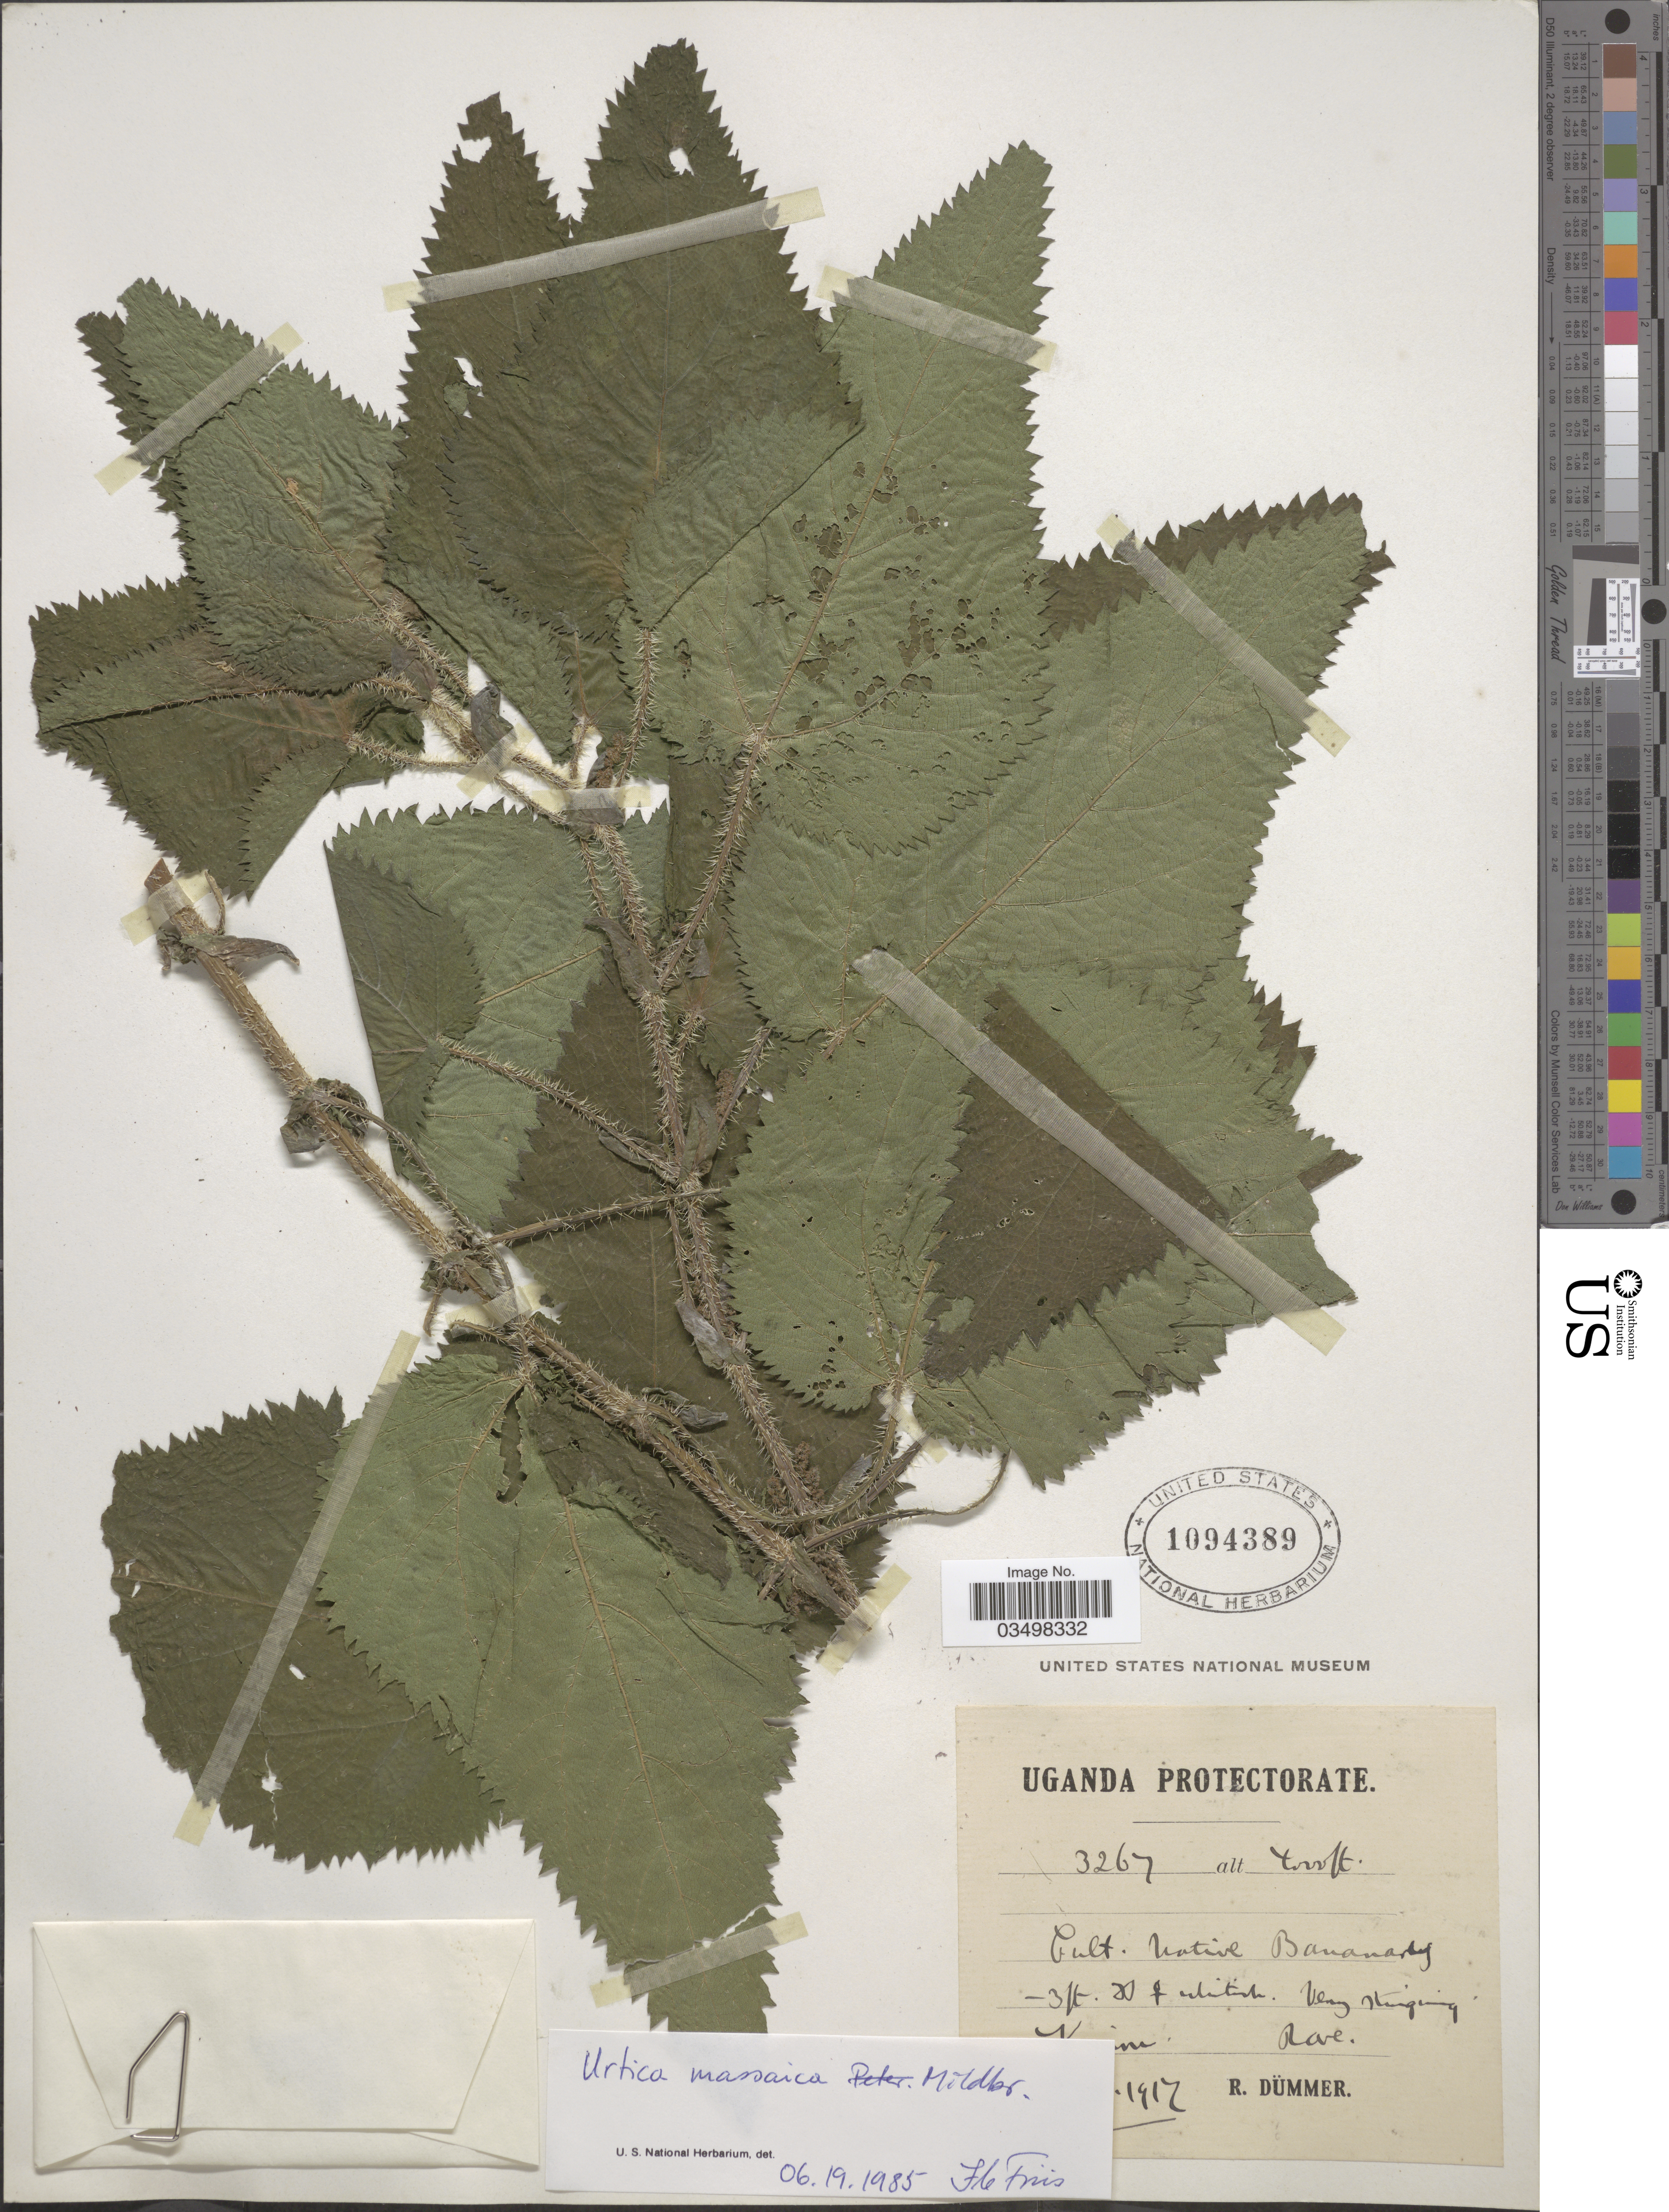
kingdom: Plantae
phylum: Tracheophyta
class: Magnoliopsida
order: Rosales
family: Urticaceae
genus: Urtica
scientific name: Urtica massaica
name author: Mildbr.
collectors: R. A. Dümmer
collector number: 3267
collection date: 1917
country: Uganda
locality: Uganda Protectorate. ! Rave*.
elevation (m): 1219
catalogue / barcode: US 1094389